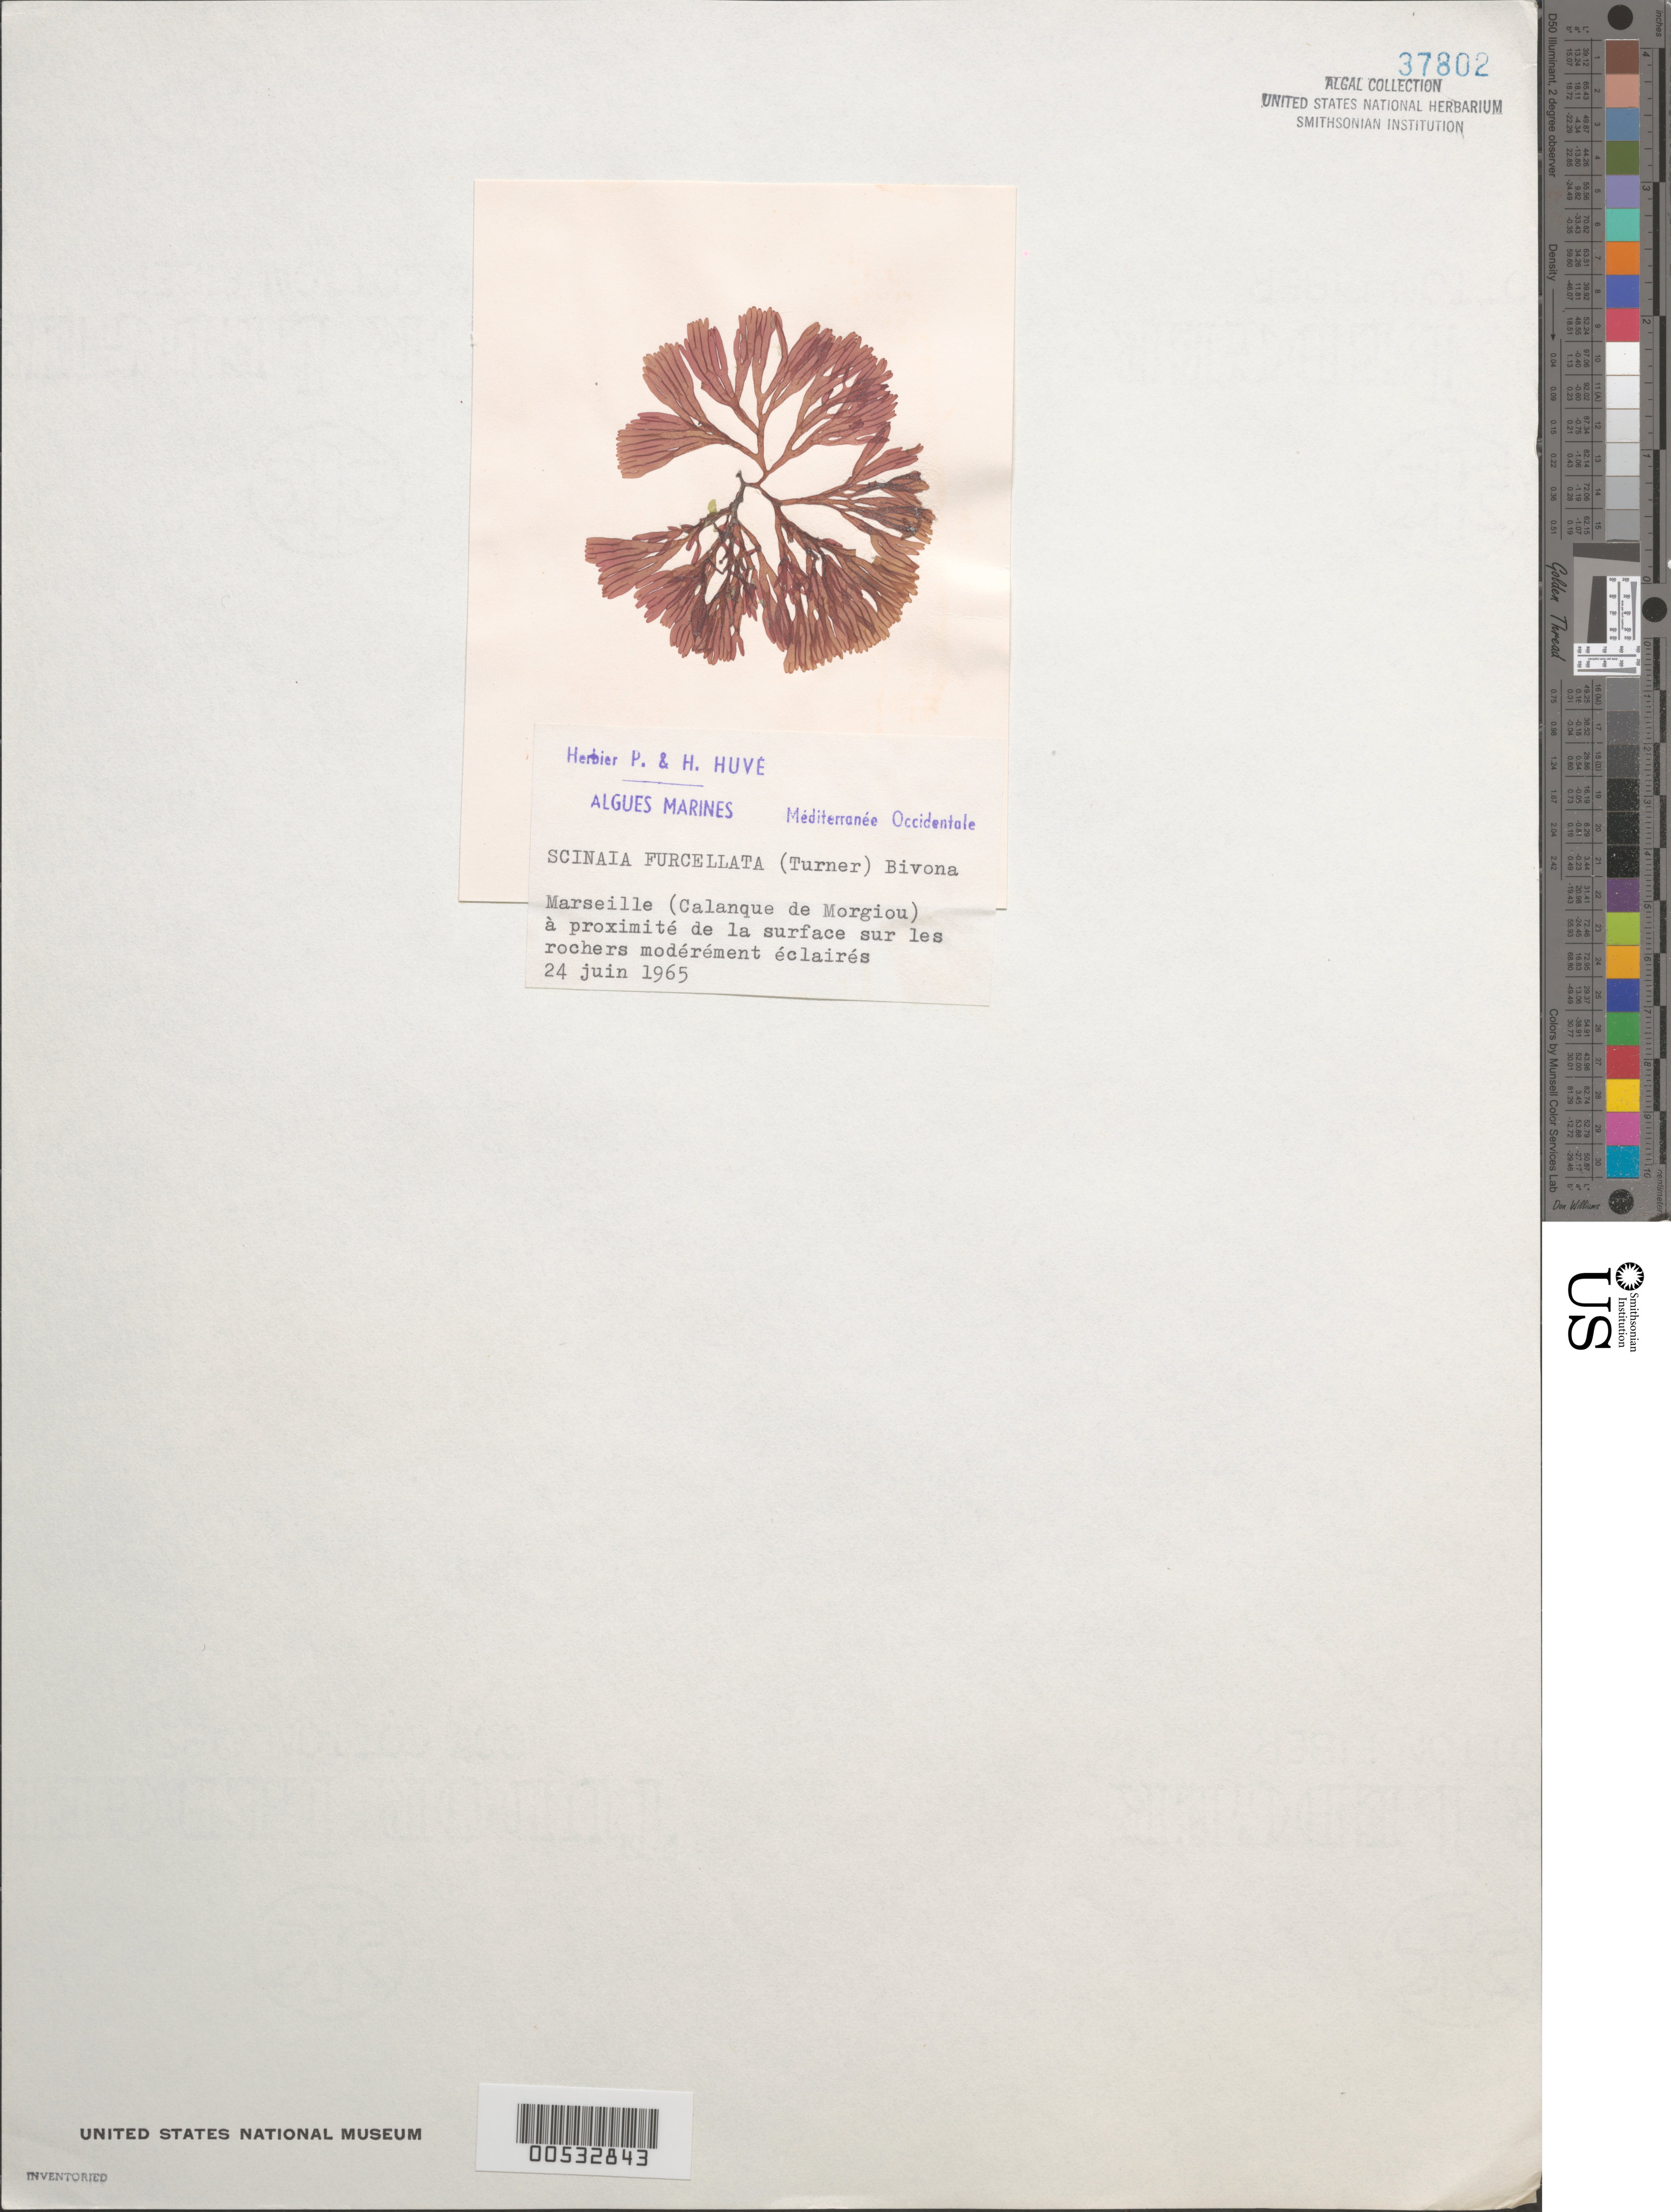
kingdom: Plantae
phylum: Rhodophyta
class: Florideophyceae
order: Nemaliales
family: Scinaiaceae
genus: Scinaia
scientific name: Scinaia furcellata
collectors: P. Huve & H. Huve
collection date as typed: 24 Jun 1965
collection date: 1965-06-24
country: France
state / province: Provence-Alpes-Côte d'Azur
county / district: Bouches-du-Rhône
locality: Calanque de Morgiou, Marseille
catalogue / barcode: US 37802